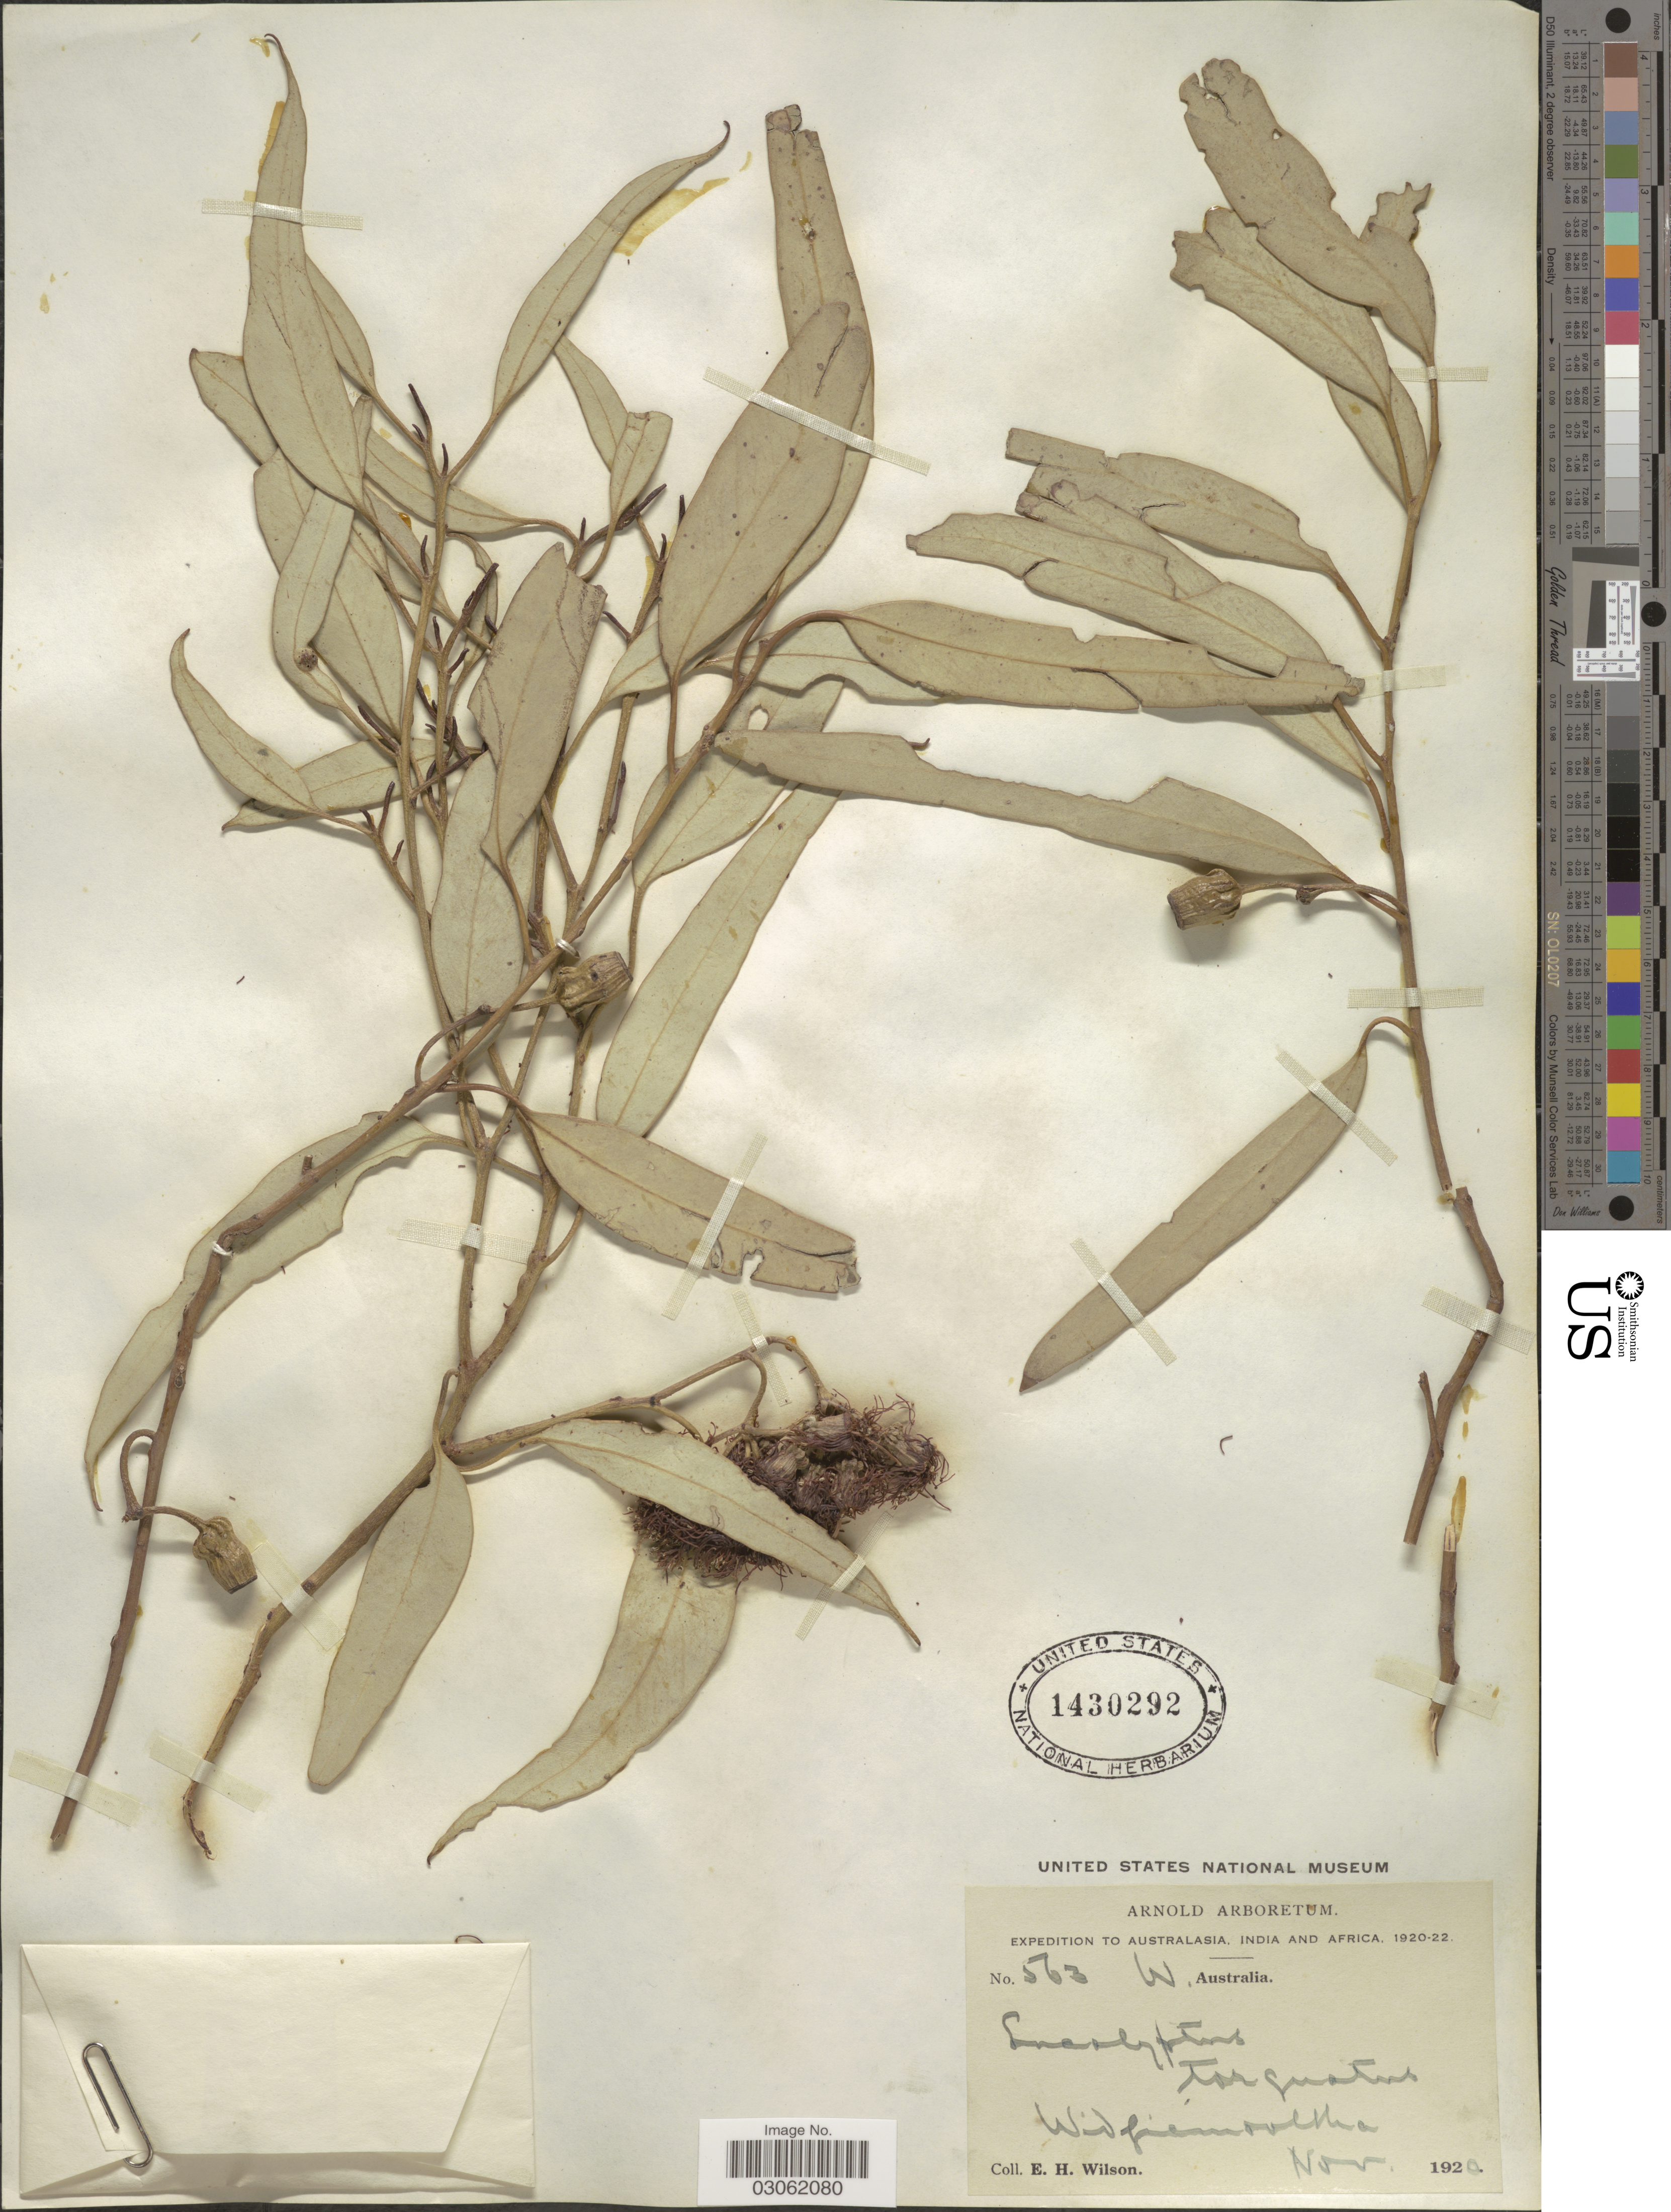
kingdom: Plantae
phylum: Tracheophyta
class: Magnoliopsida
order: Myrtales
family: Myrtaceae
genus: Eucalyptus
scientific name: Eucalyptus torquata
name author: Luehm.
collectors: E. Wilson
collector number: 563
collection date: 1920-11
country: Australia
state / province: Western Australia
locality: W. Australia.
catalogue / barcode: US 1430292